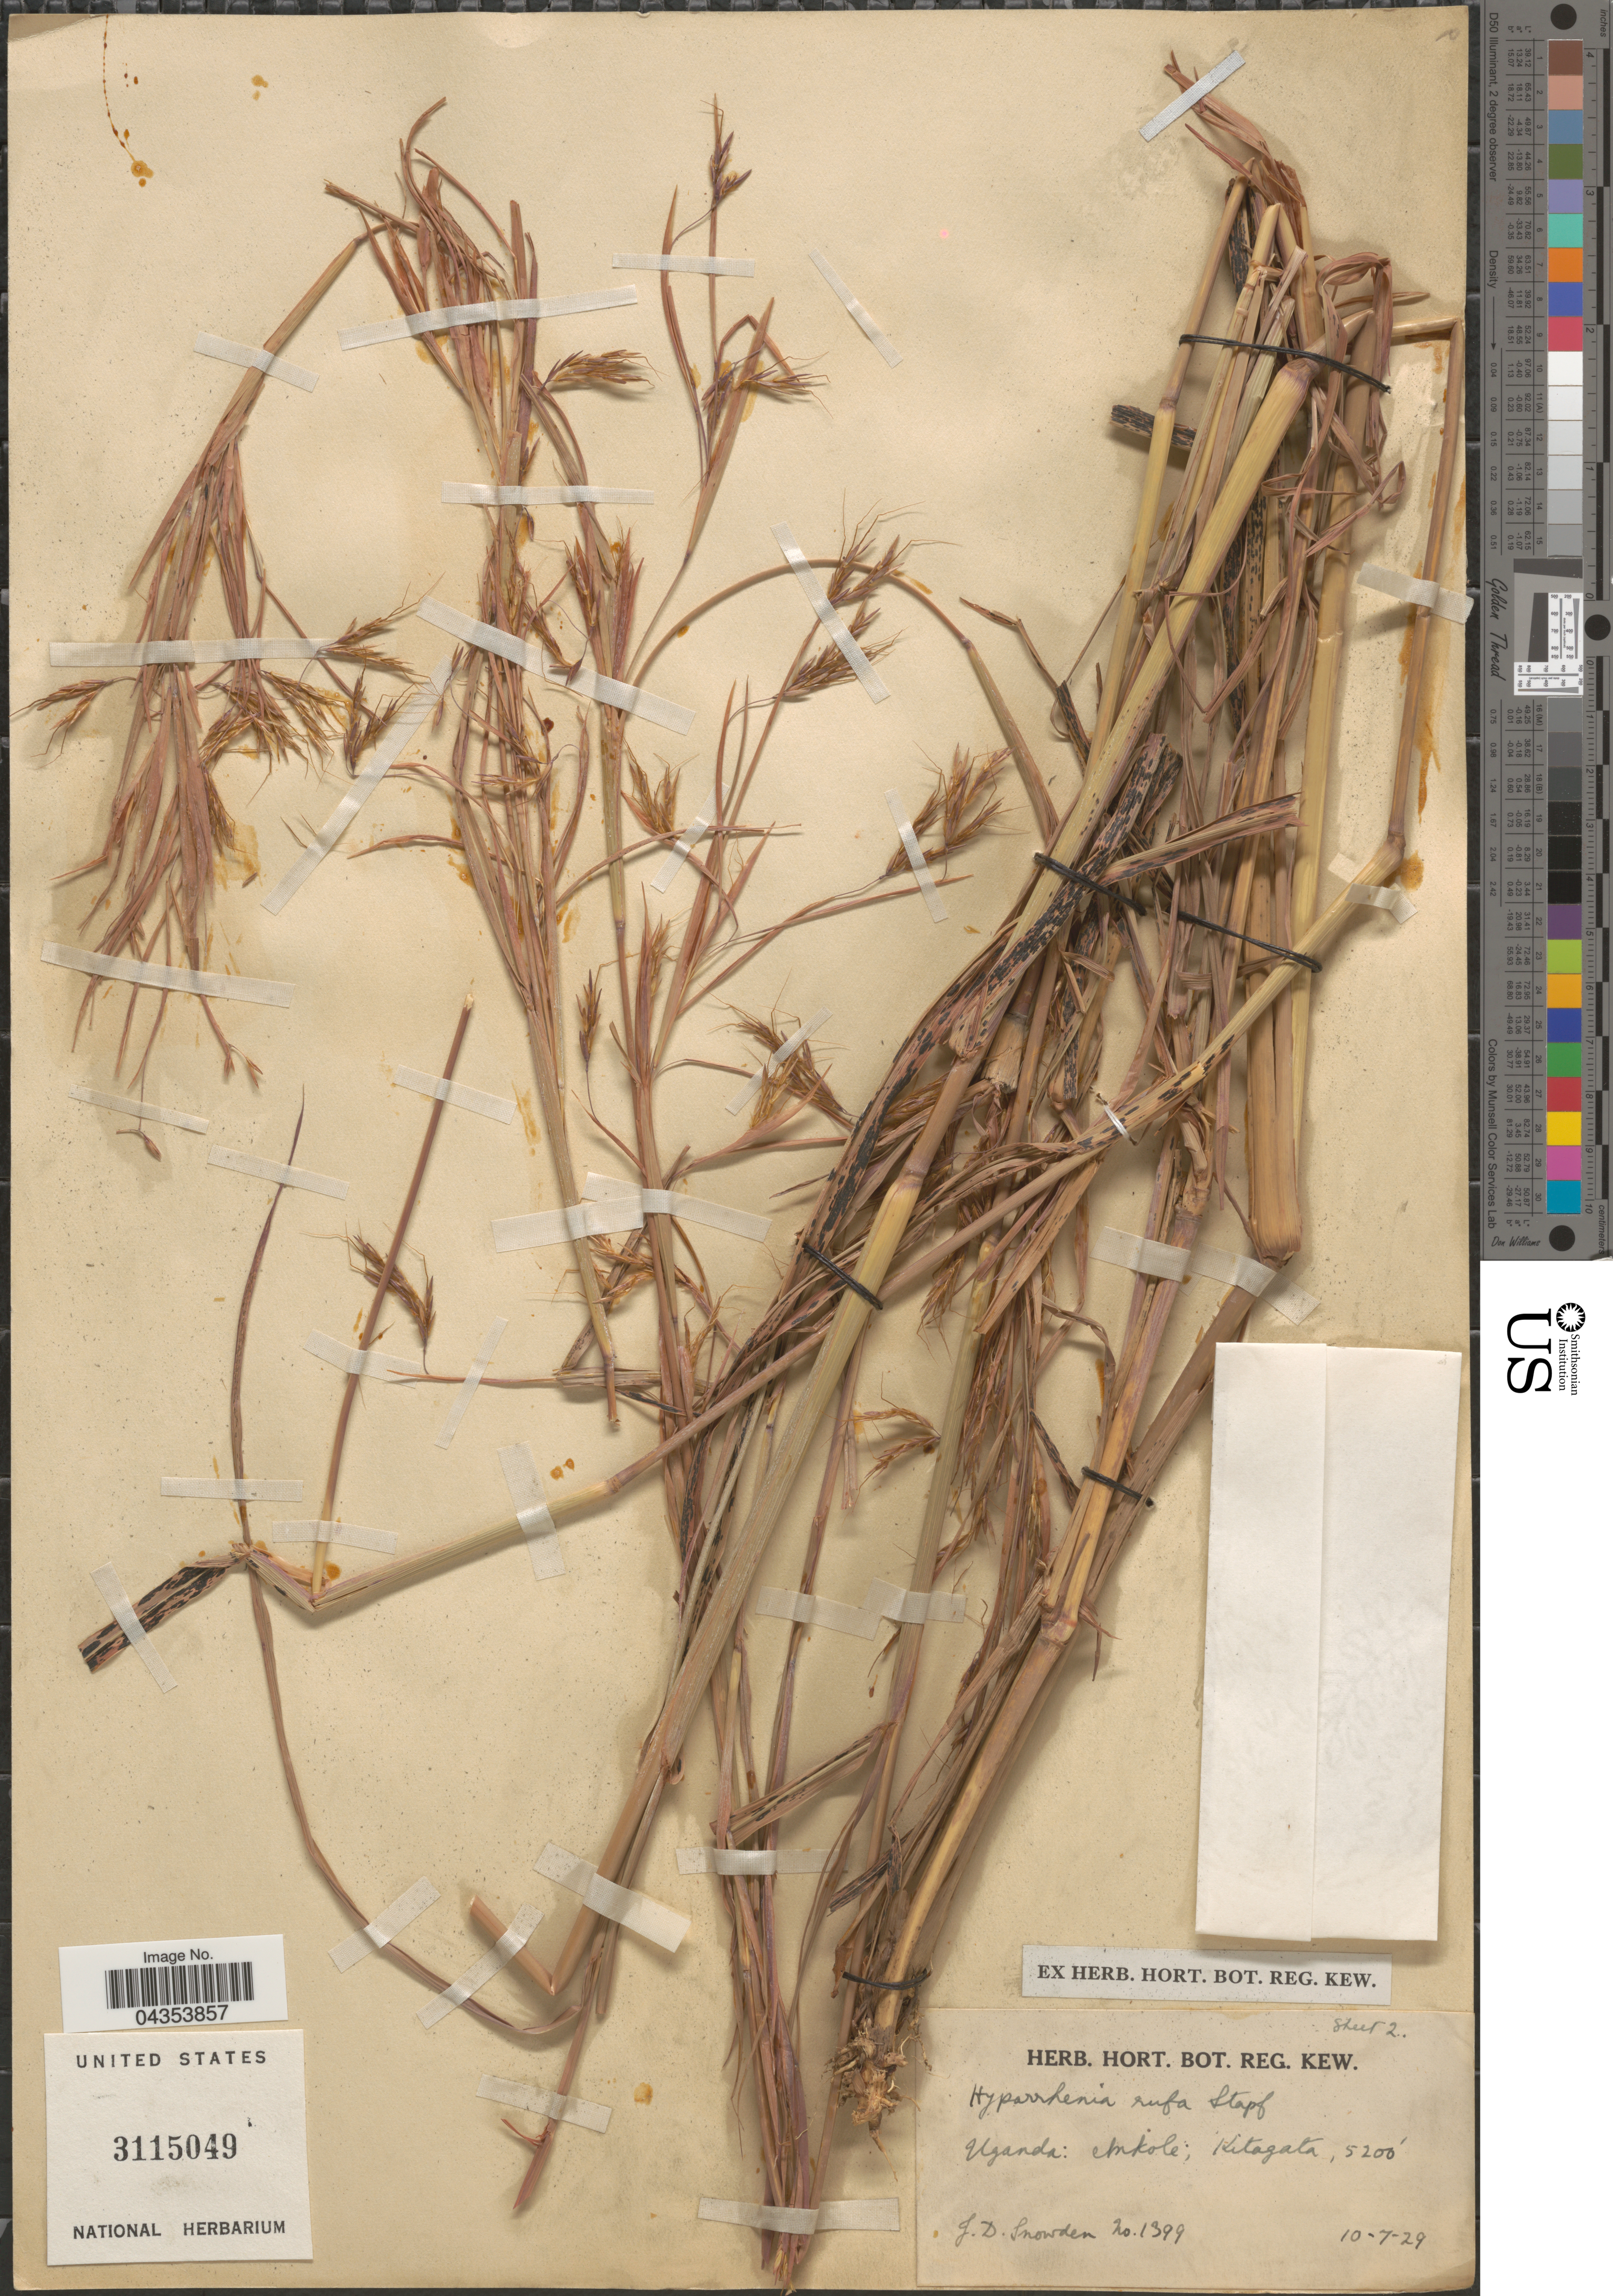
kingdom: Plantae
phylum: Tracheophyta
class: Liliopsida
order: Poales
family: Poaceae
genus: Hyparrhenia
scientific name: Hyparrhenia rufa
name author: (Nees) Stapf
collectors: J. Snowden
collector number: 1399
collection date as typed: Transcribed d/m/y: 10/7/29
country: Uganda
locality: Emkole; Kitagata.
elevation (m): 1585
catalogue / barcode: US 3115049